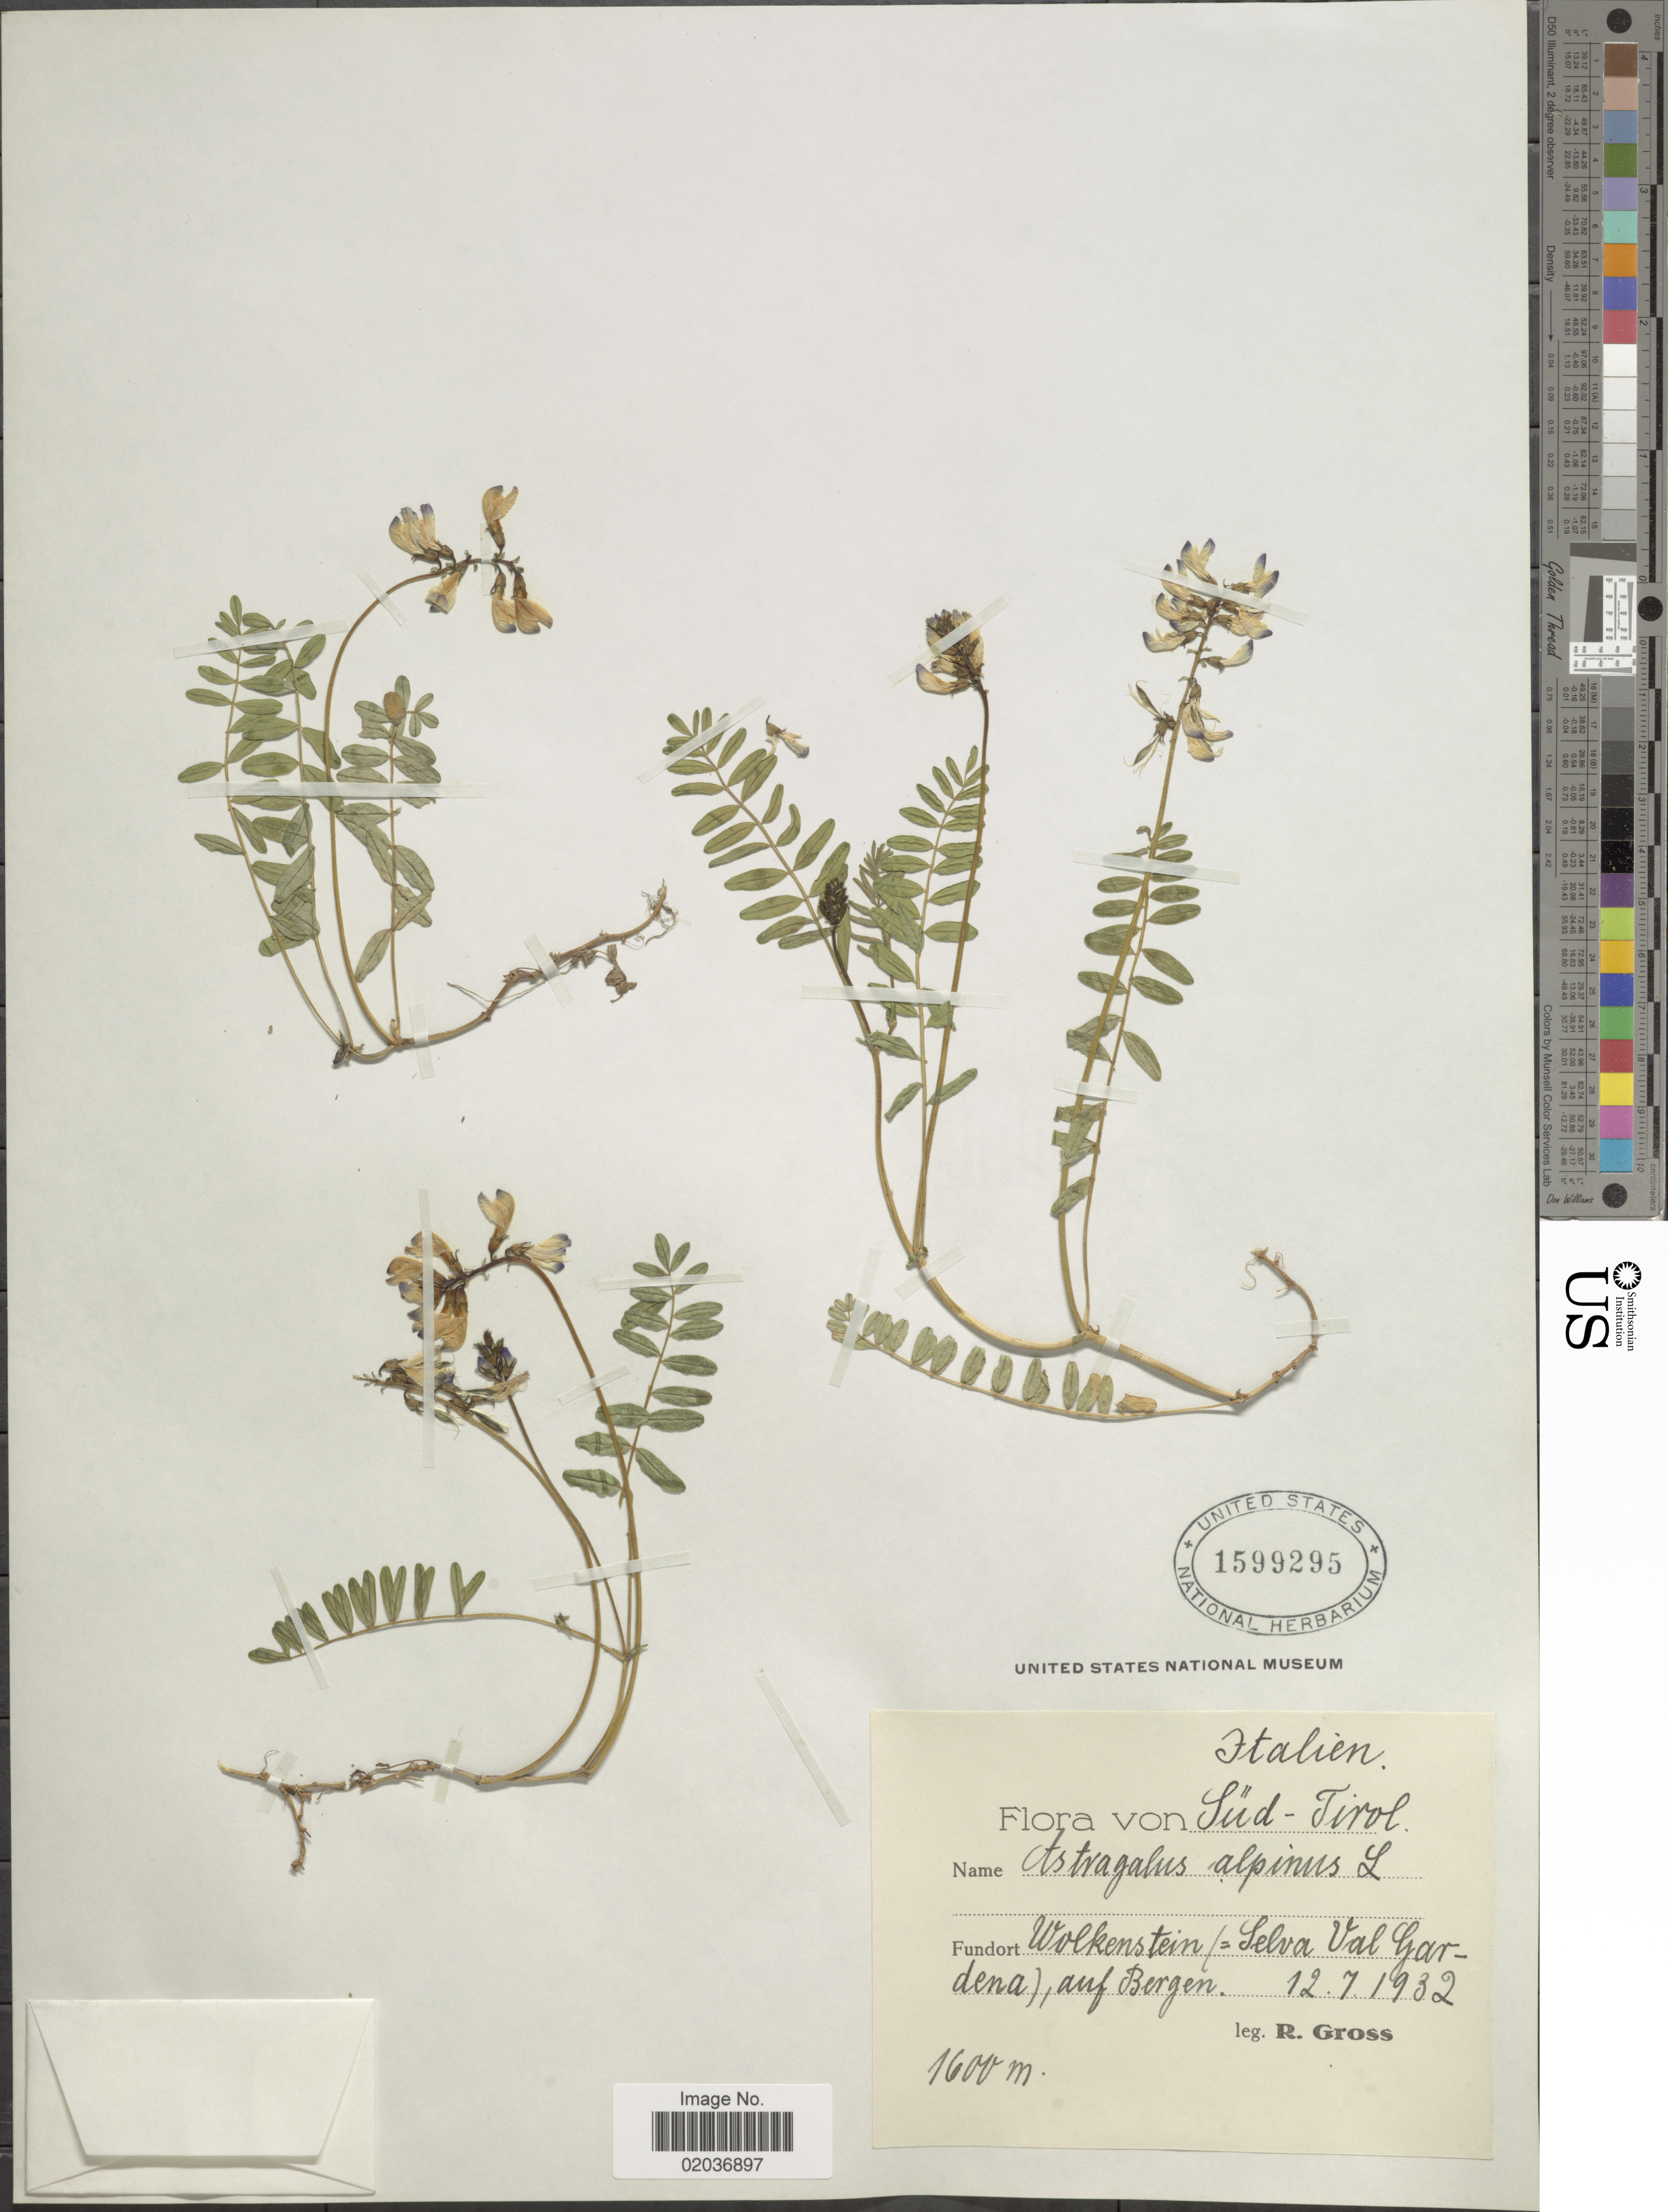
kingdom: Plantae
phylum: Tracheophyta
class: Magnoliopsida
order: Fabales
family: Fabaceae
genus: Astragalus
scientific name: Astragalus alpinus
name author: L.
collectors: R. Gross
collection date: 1932-07-12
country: Italy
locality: Italien. Süd-Tirol. Wolkenstein (= Selva Val Gardena)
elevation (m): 1600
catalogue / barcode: US 1599295